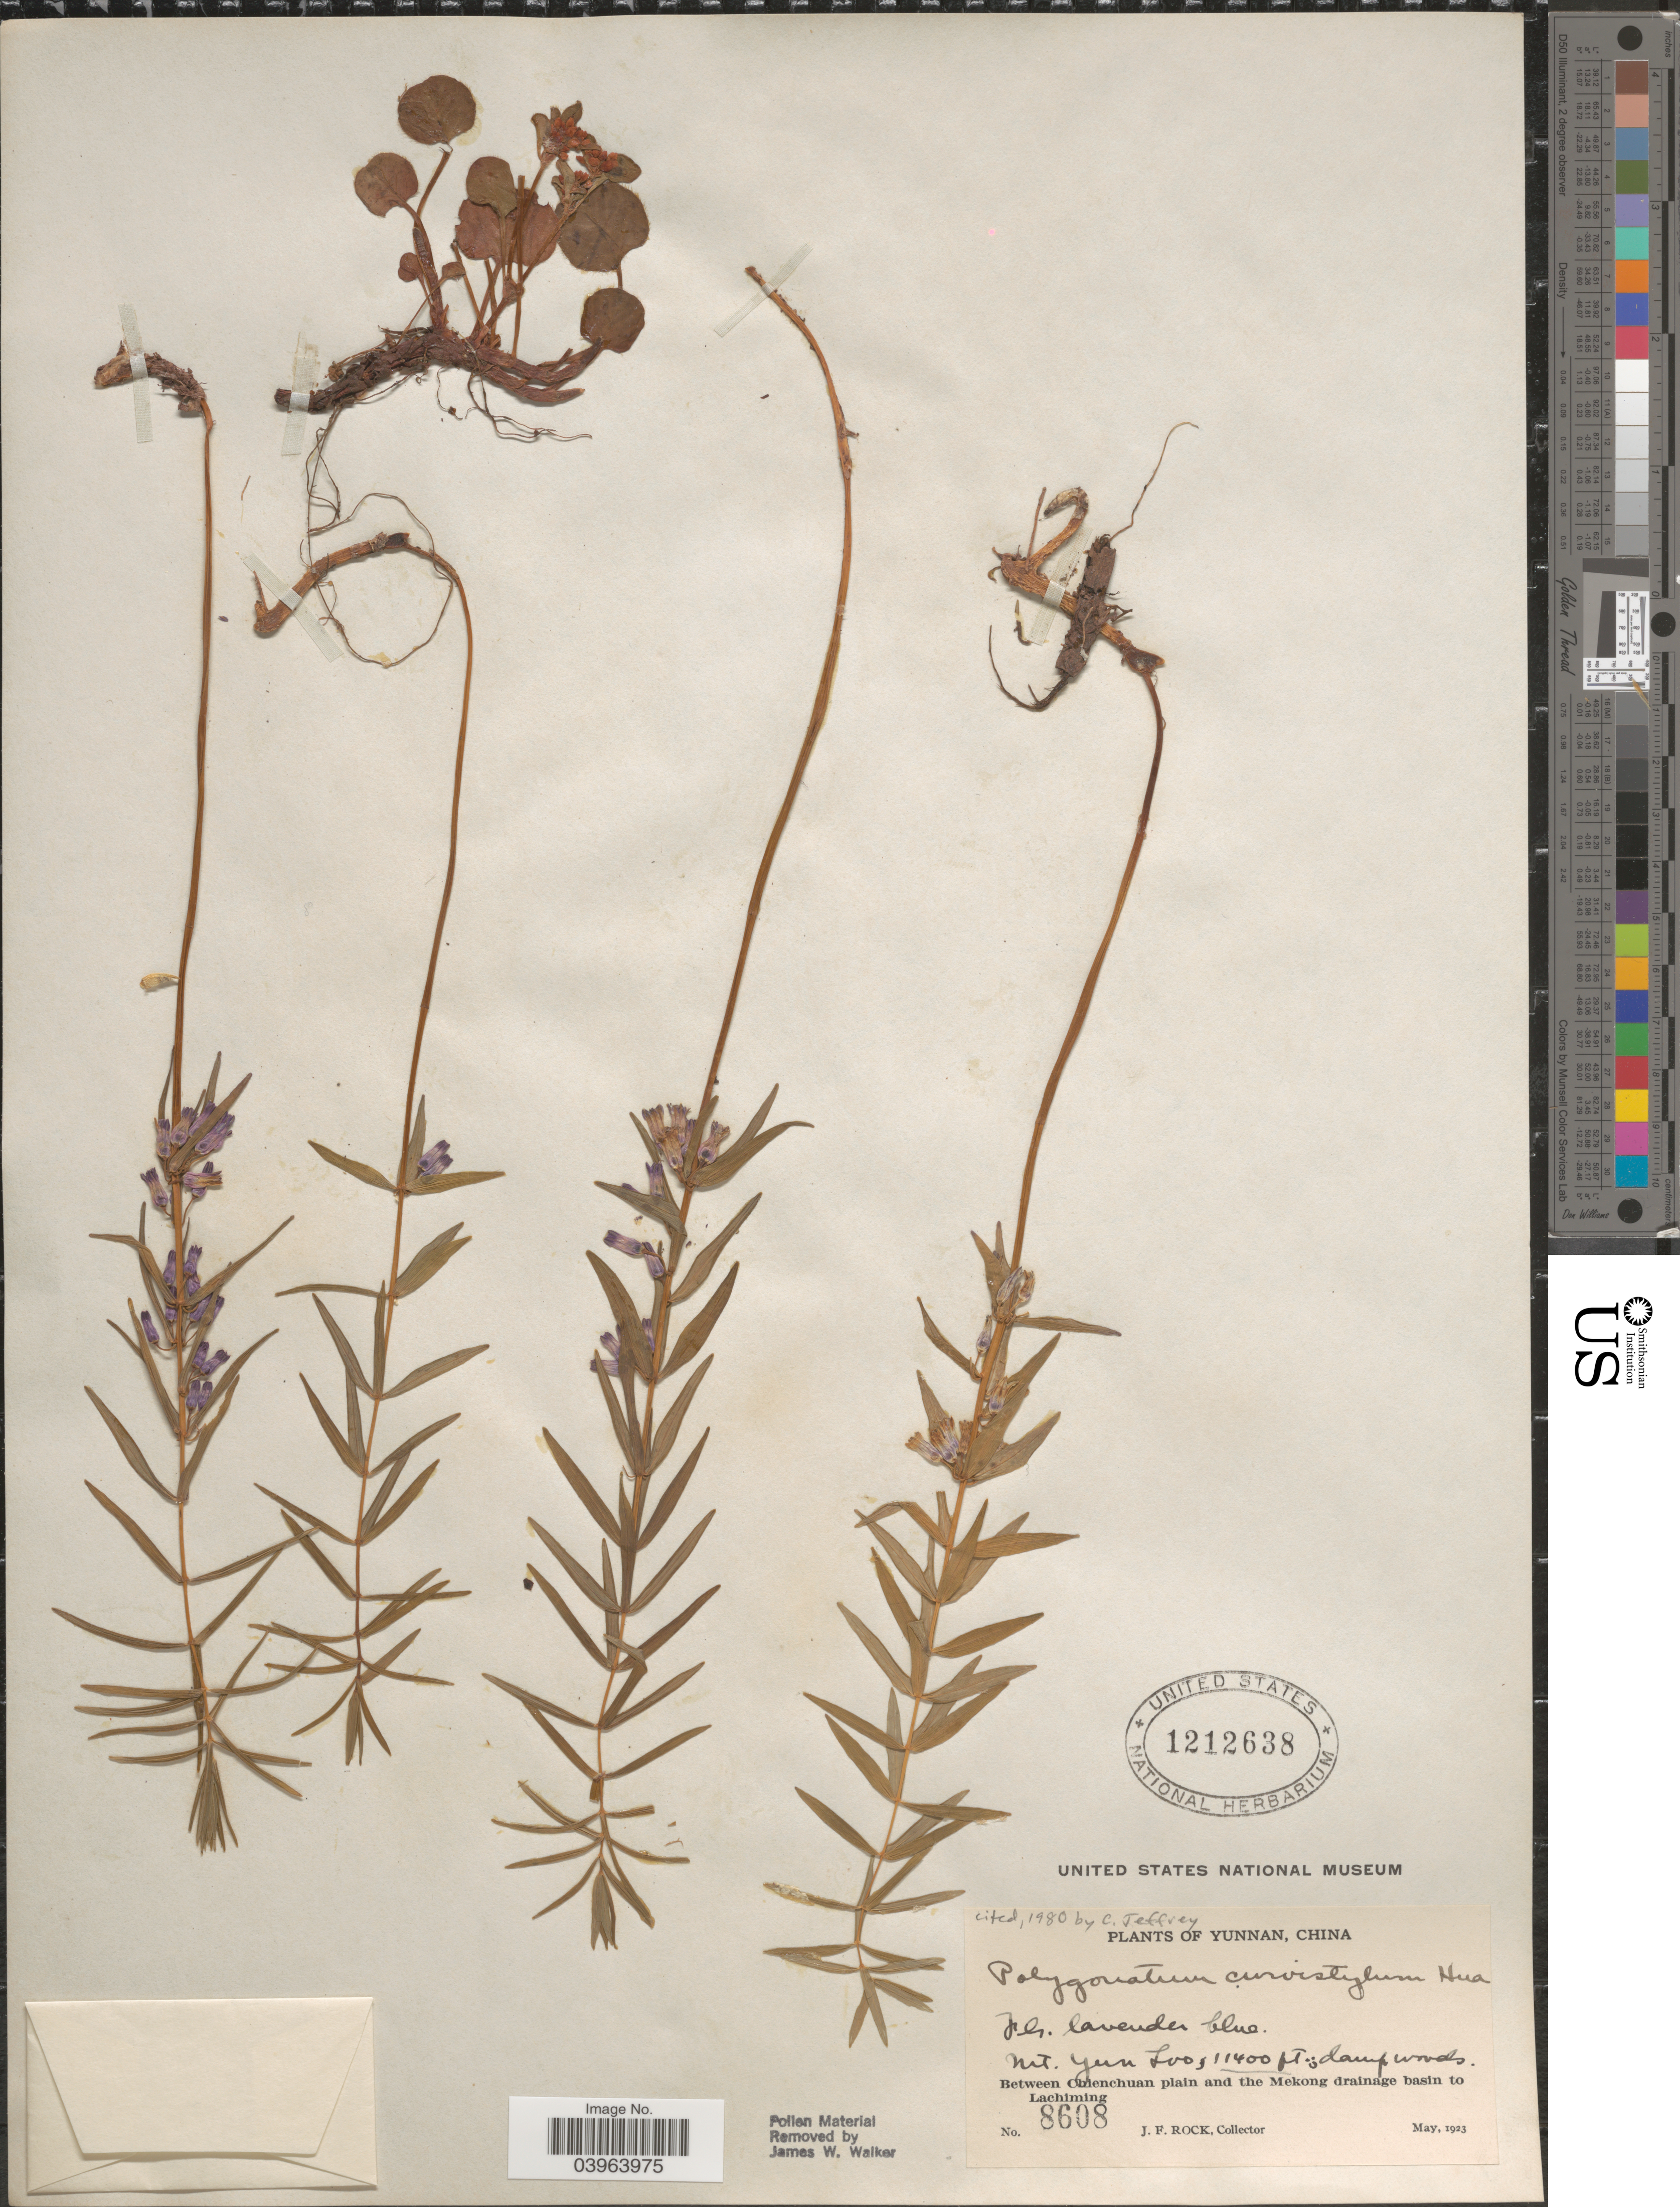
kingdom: Plantae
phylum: Tracheophyta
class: Liliopsida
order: Asparagales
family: Asparagaceae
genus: Polygonatum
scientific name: Polygonatum curvistylum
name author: Hua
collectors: J. Rock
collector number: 8608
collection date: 1923-05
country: China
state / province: Yunnan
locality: Mt. Yun Loo. Between Chienchuan plain and the Mekong drainage basin to Lachiming.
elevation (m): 3475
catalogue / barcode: US 1212638